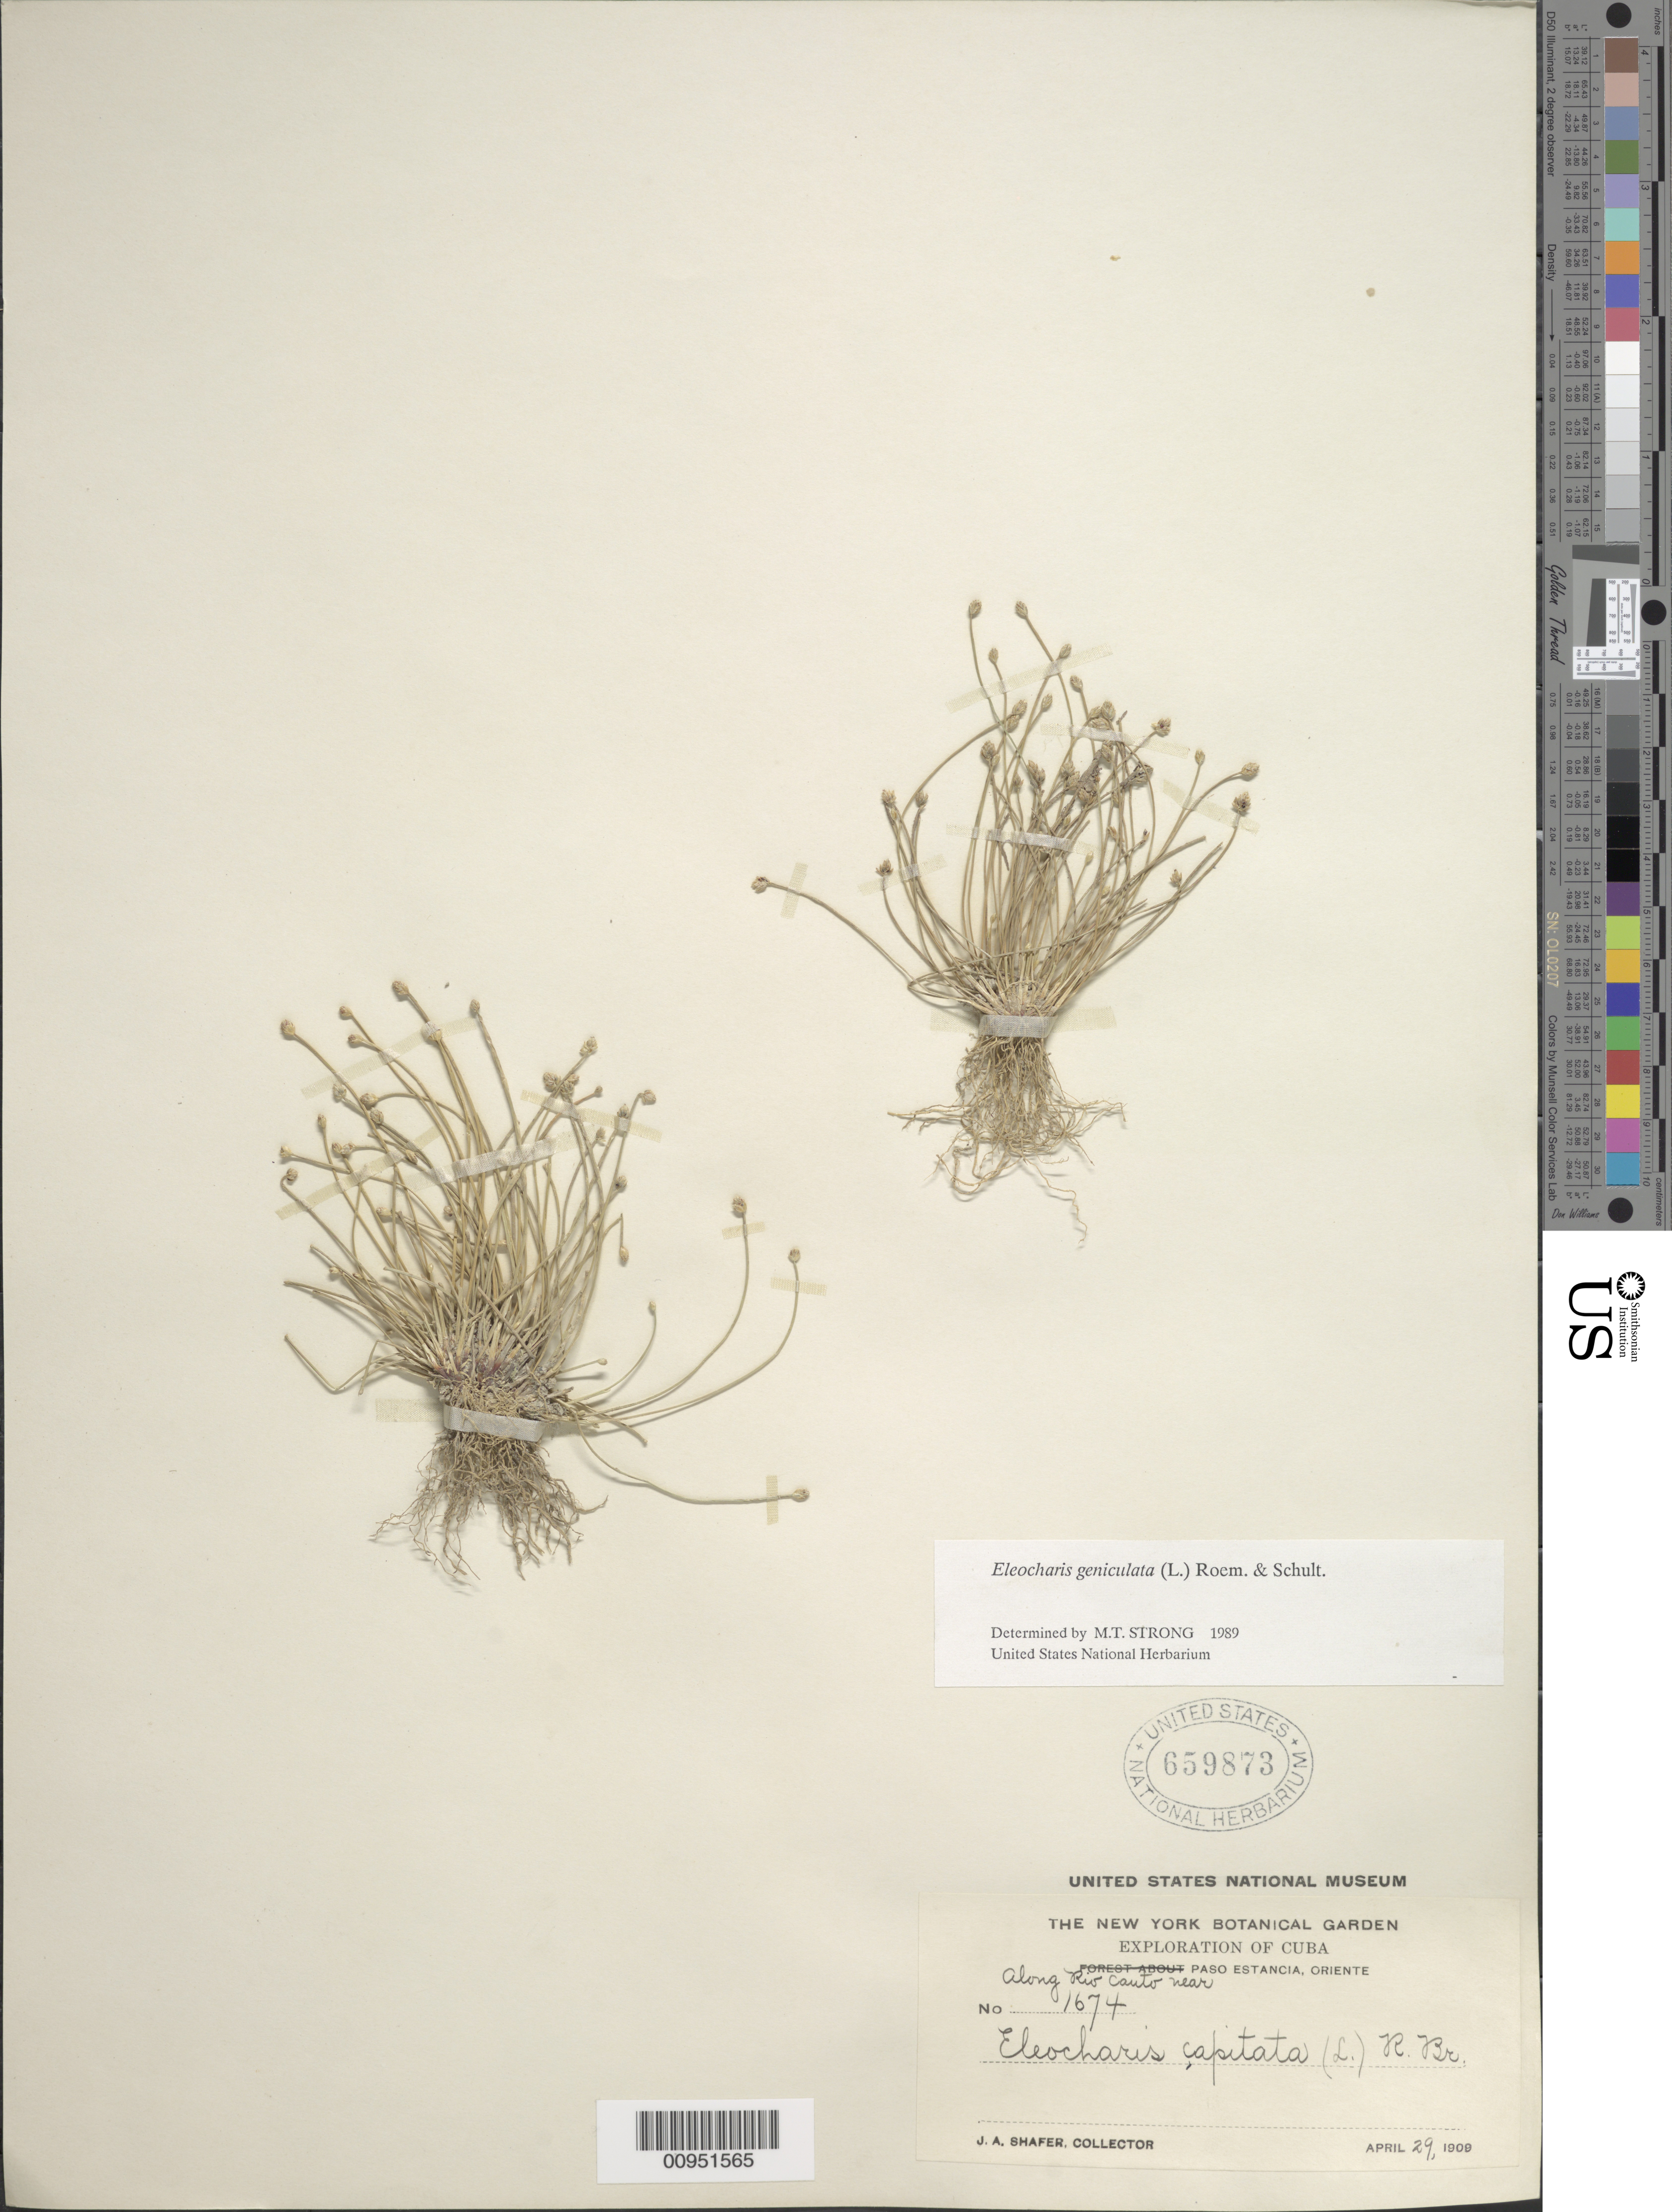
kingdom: Plantae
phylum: Tracheophyta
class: Liliopsida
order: Poales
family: Cyperaceae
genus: Eleocharis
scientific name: Eleocharis geniculata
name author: (L.) Roem. & Schult.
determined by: Strong, M. T., (US), Smithsonian Institution - National Museum of Natural History (UNITED STATES)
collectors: J. A. Shafer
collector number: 1674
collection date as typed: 29 Apr 1909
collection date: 1909-04-29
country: Cuba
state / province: Granma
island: Cuba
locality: Along Rio Cauto near Paso Estancia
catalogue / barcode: US 659873